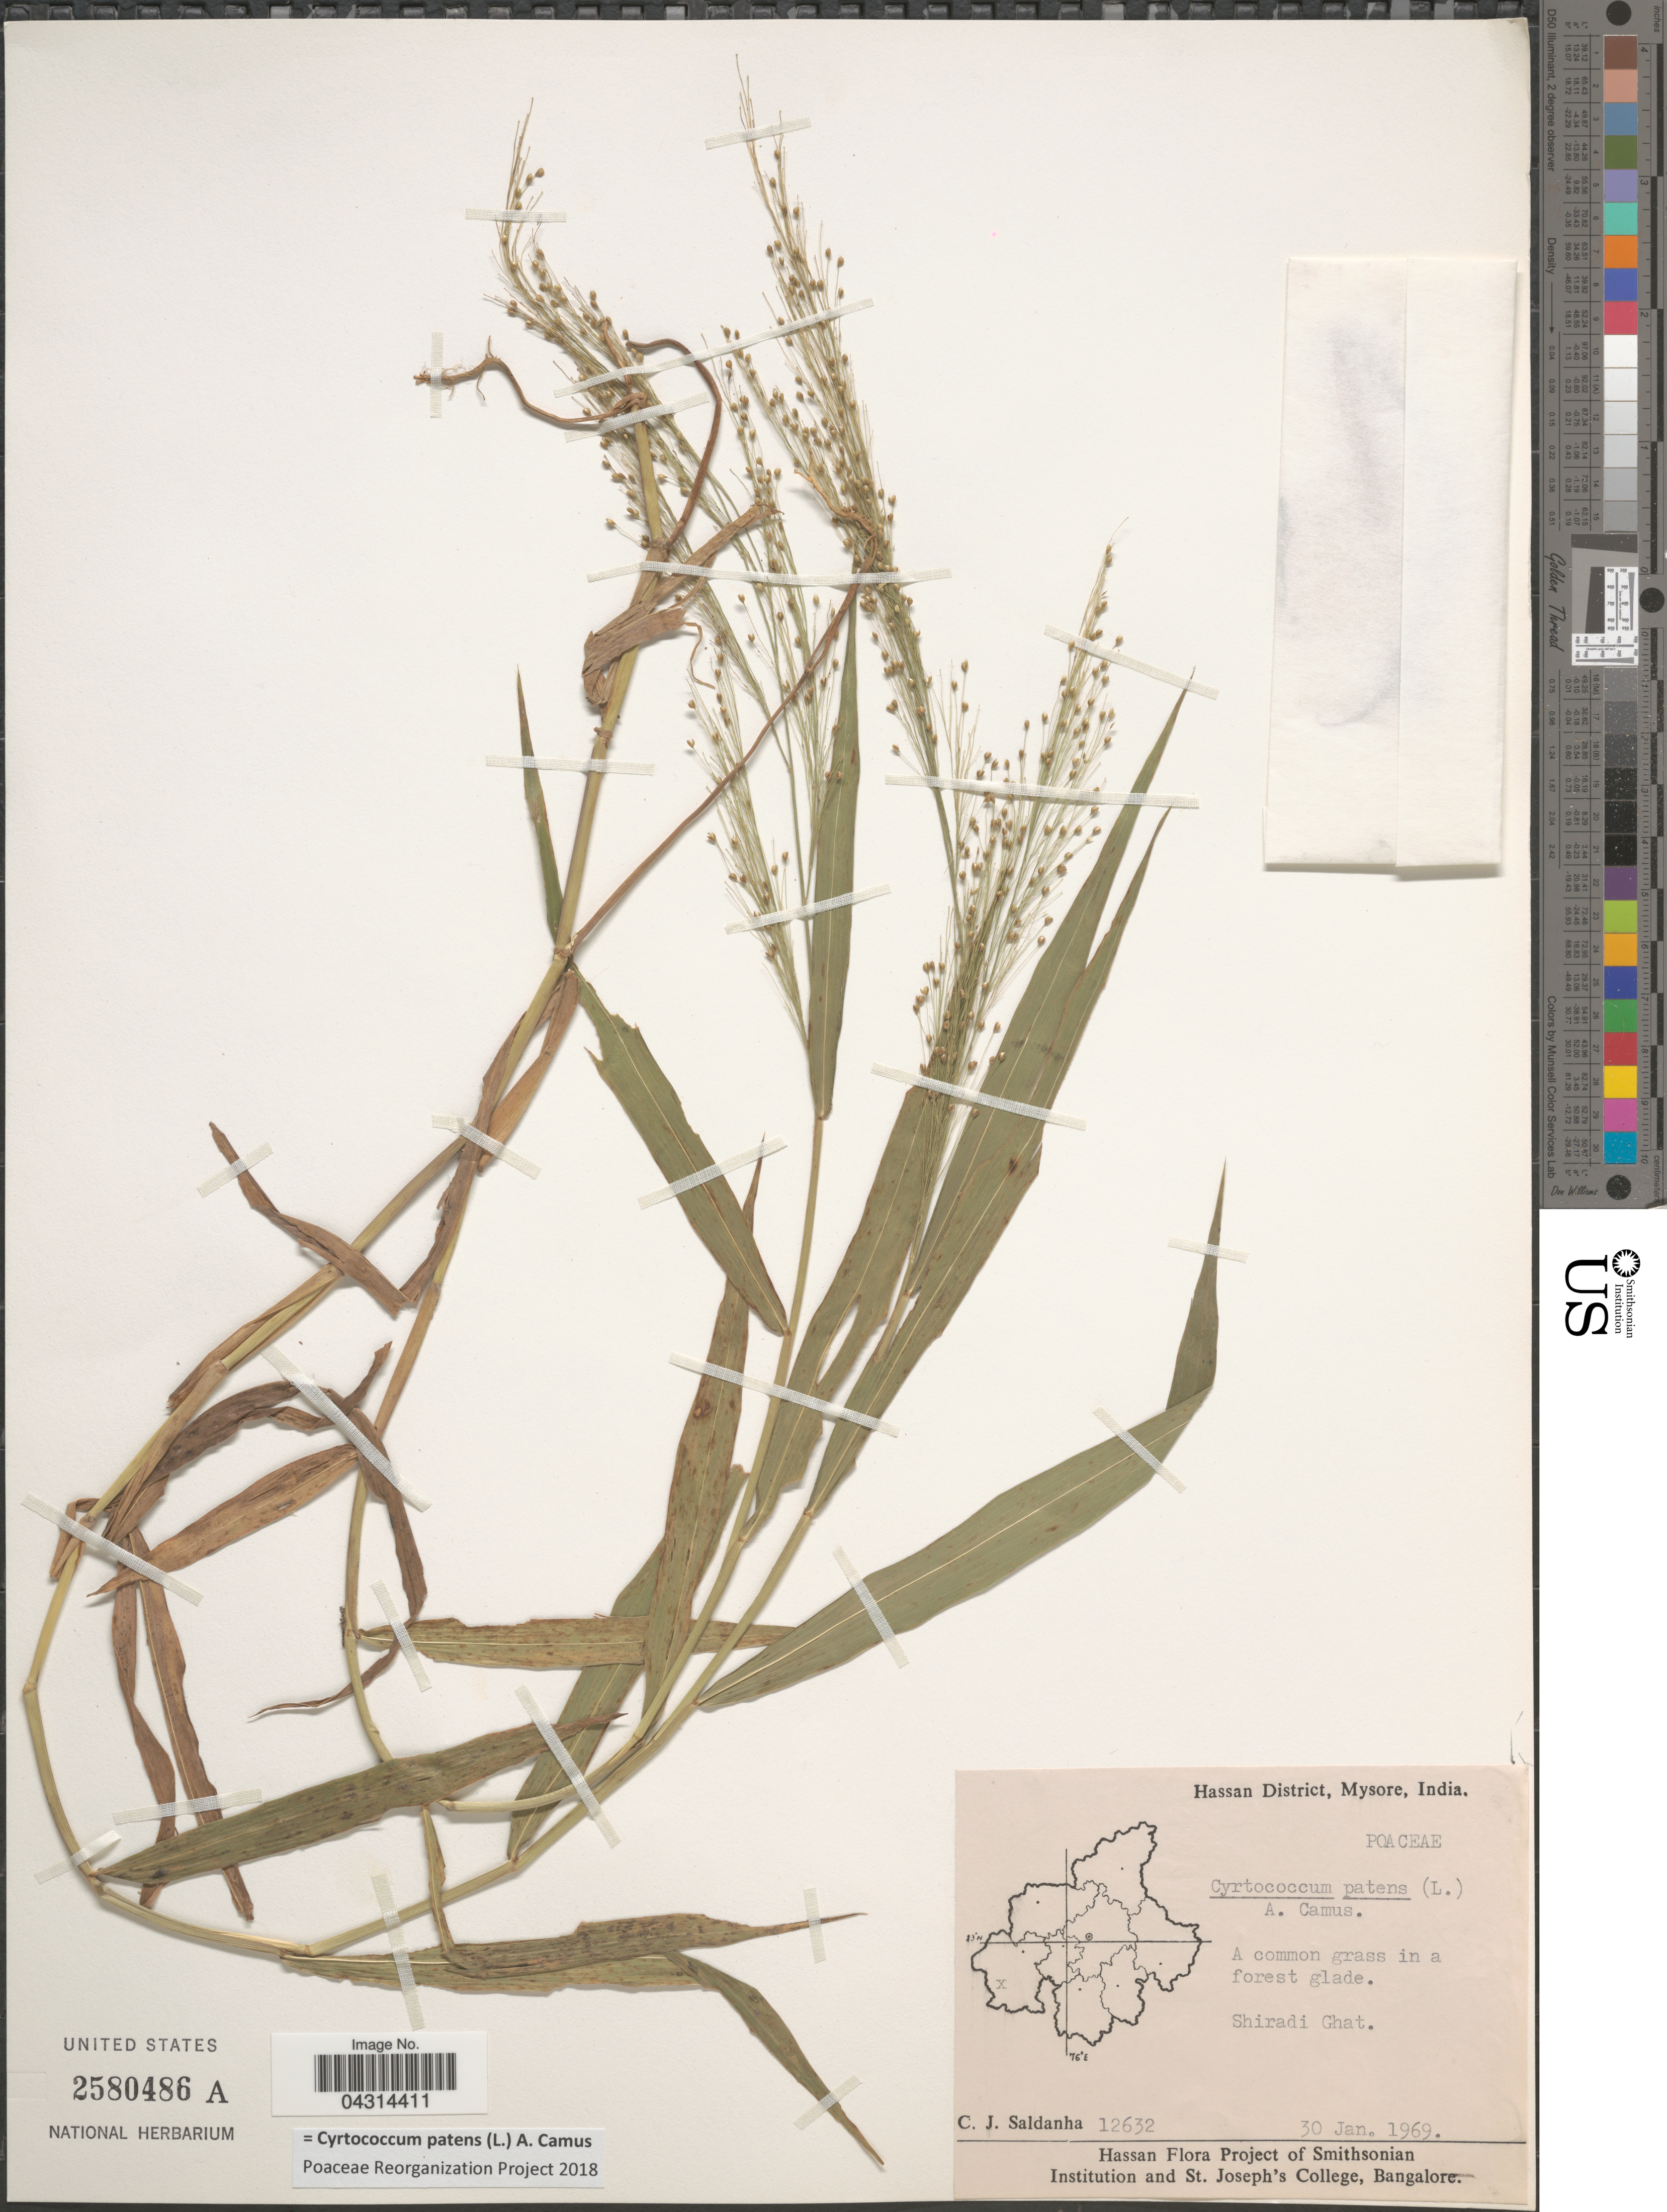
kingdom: Plantae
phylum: Tracheophyta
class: Liliopsida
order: Poales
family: Poaceae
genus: Cyrtococcum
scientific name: Cyrtococcum patens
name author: (L.) A. Camus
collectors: C. J. Saldanha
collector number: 12632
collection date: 1969-01-30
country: India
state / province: Karnataka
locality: Hassan District, Mysore. Shiradi Ghat.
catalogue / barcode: US 2580486A